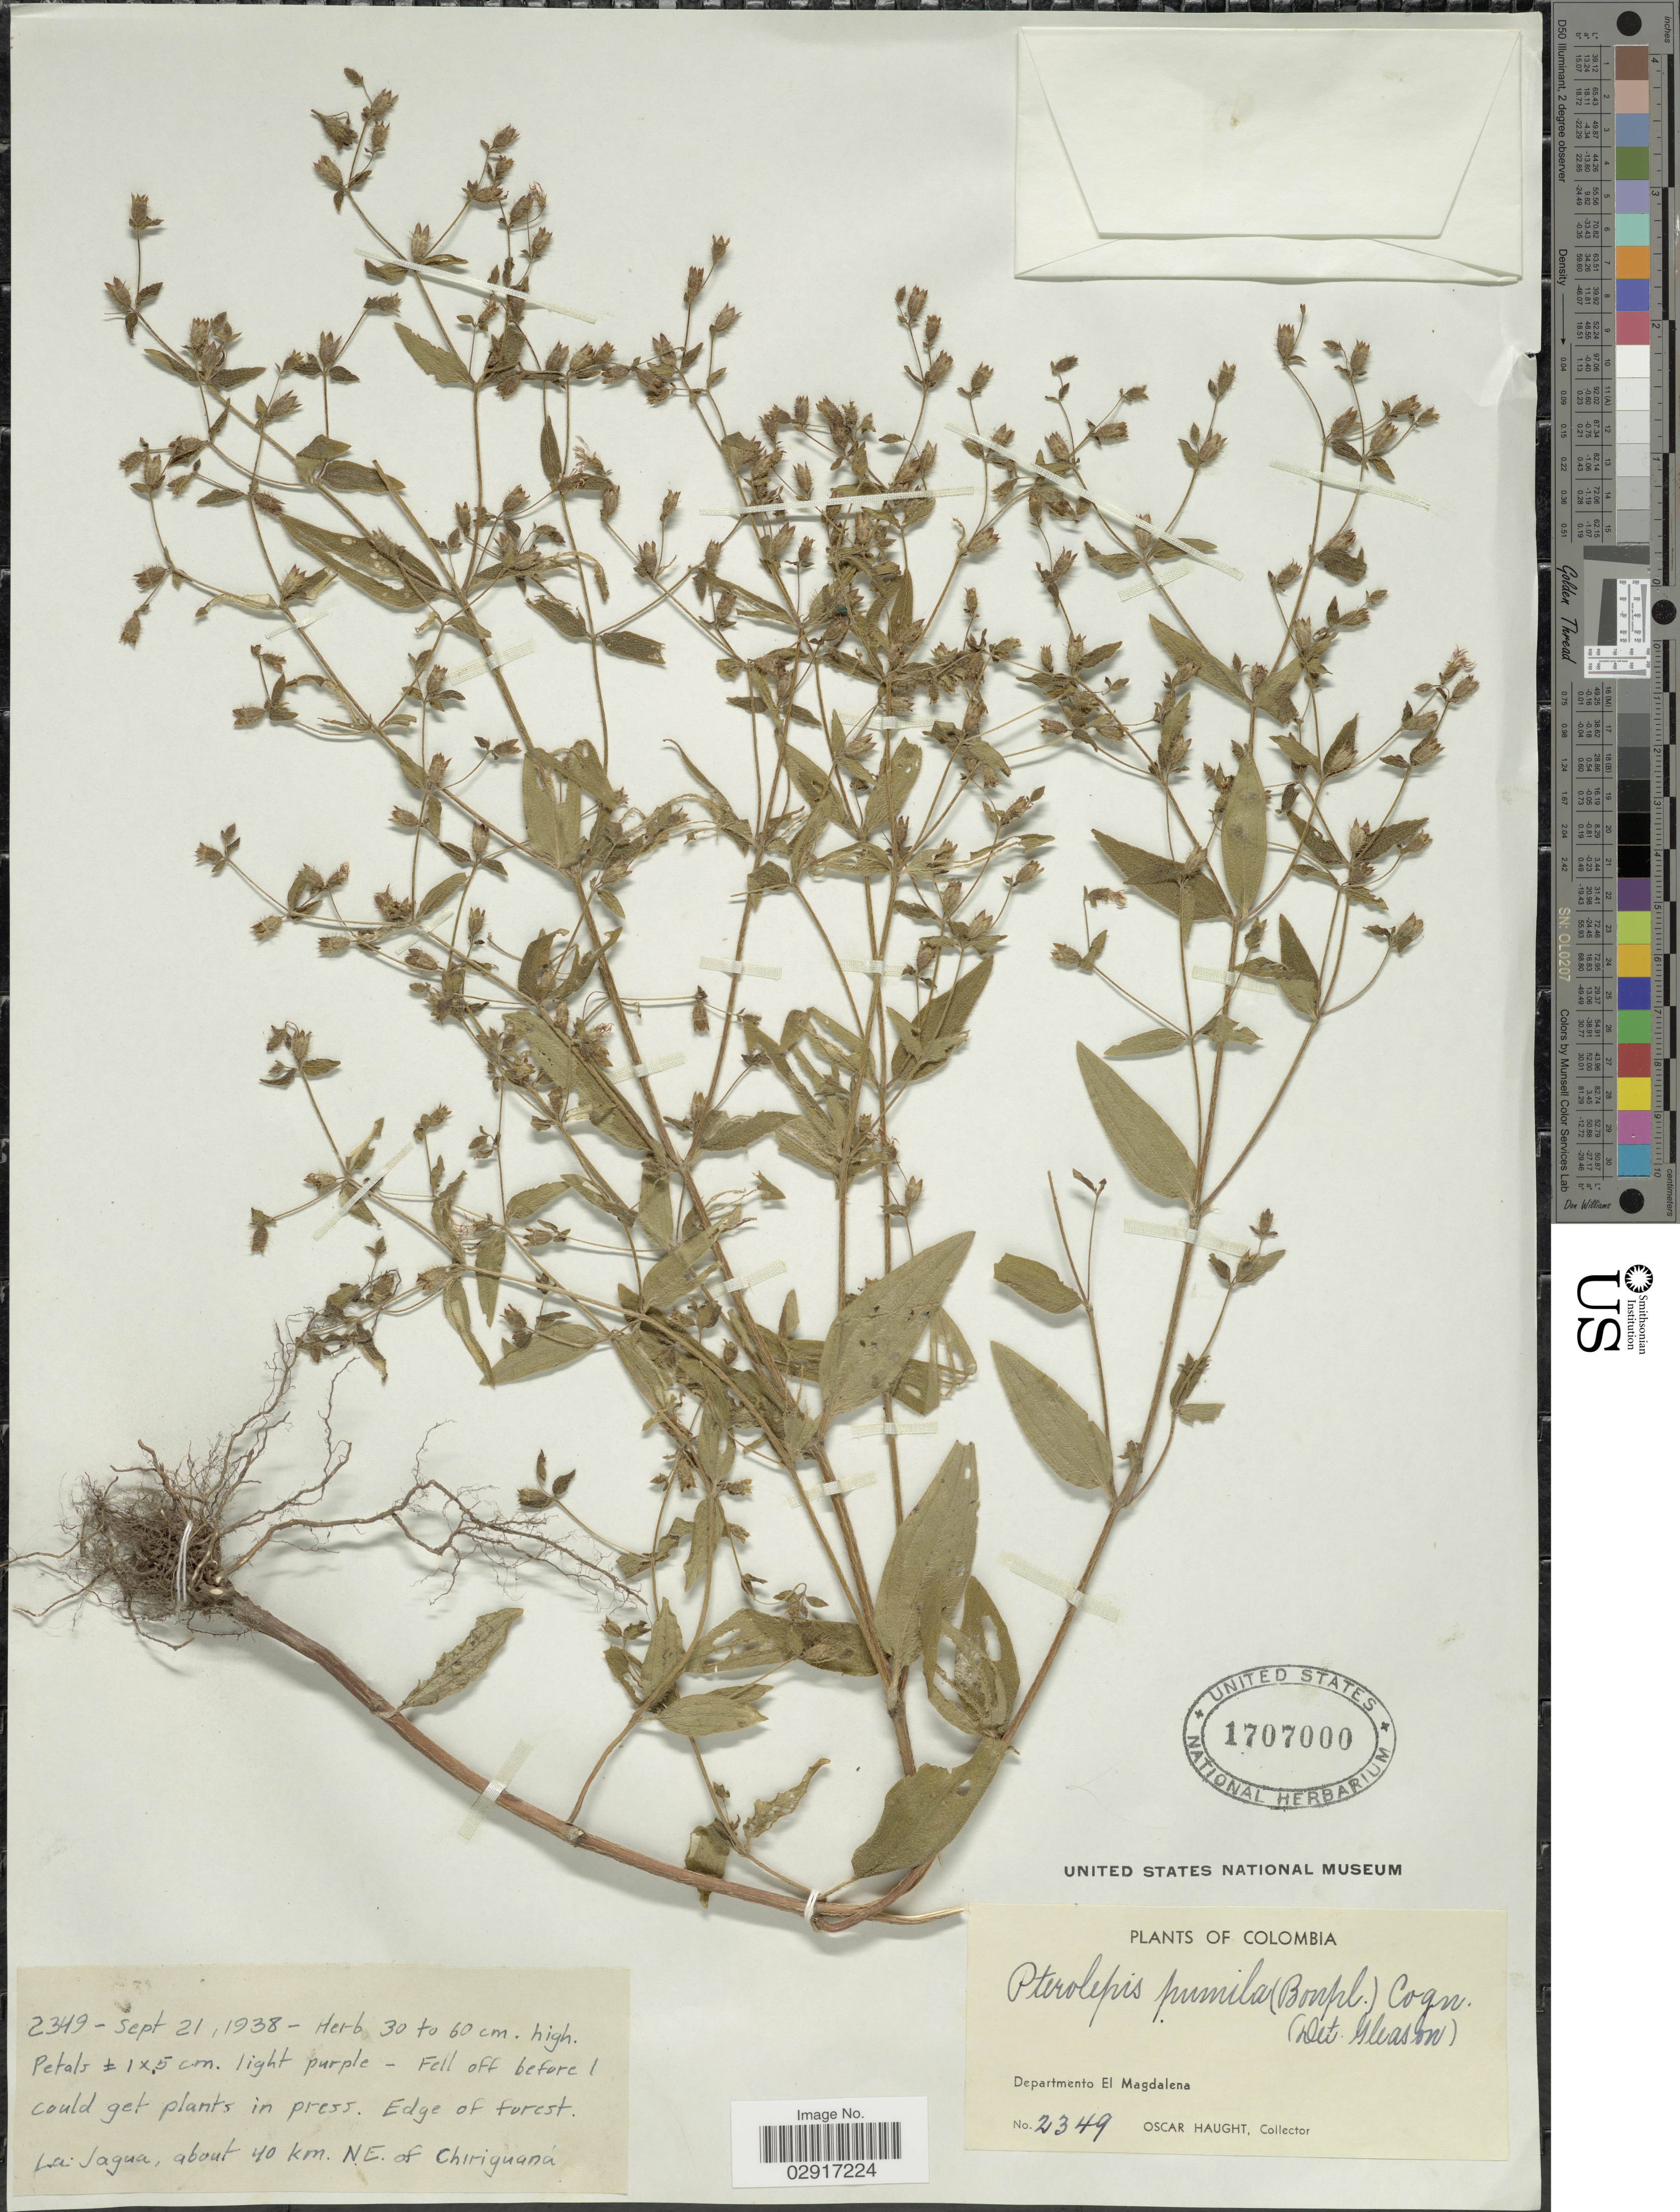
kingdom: Plantae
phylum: Tracheophyta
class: Magnoliopsida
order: Myrtales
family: Melastomataceae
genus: Pterolepis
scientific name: Pterolepis pumila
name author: (Bonpl.) DC. ex Crueg.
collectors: O. L. Haught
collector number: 2349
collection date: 1938-09-21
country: Colombia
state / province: Magdalena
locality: Departmento El Magdalena. La Jagua, about 40 km. N.E. of Chiriguana.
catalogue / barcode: US 1707000